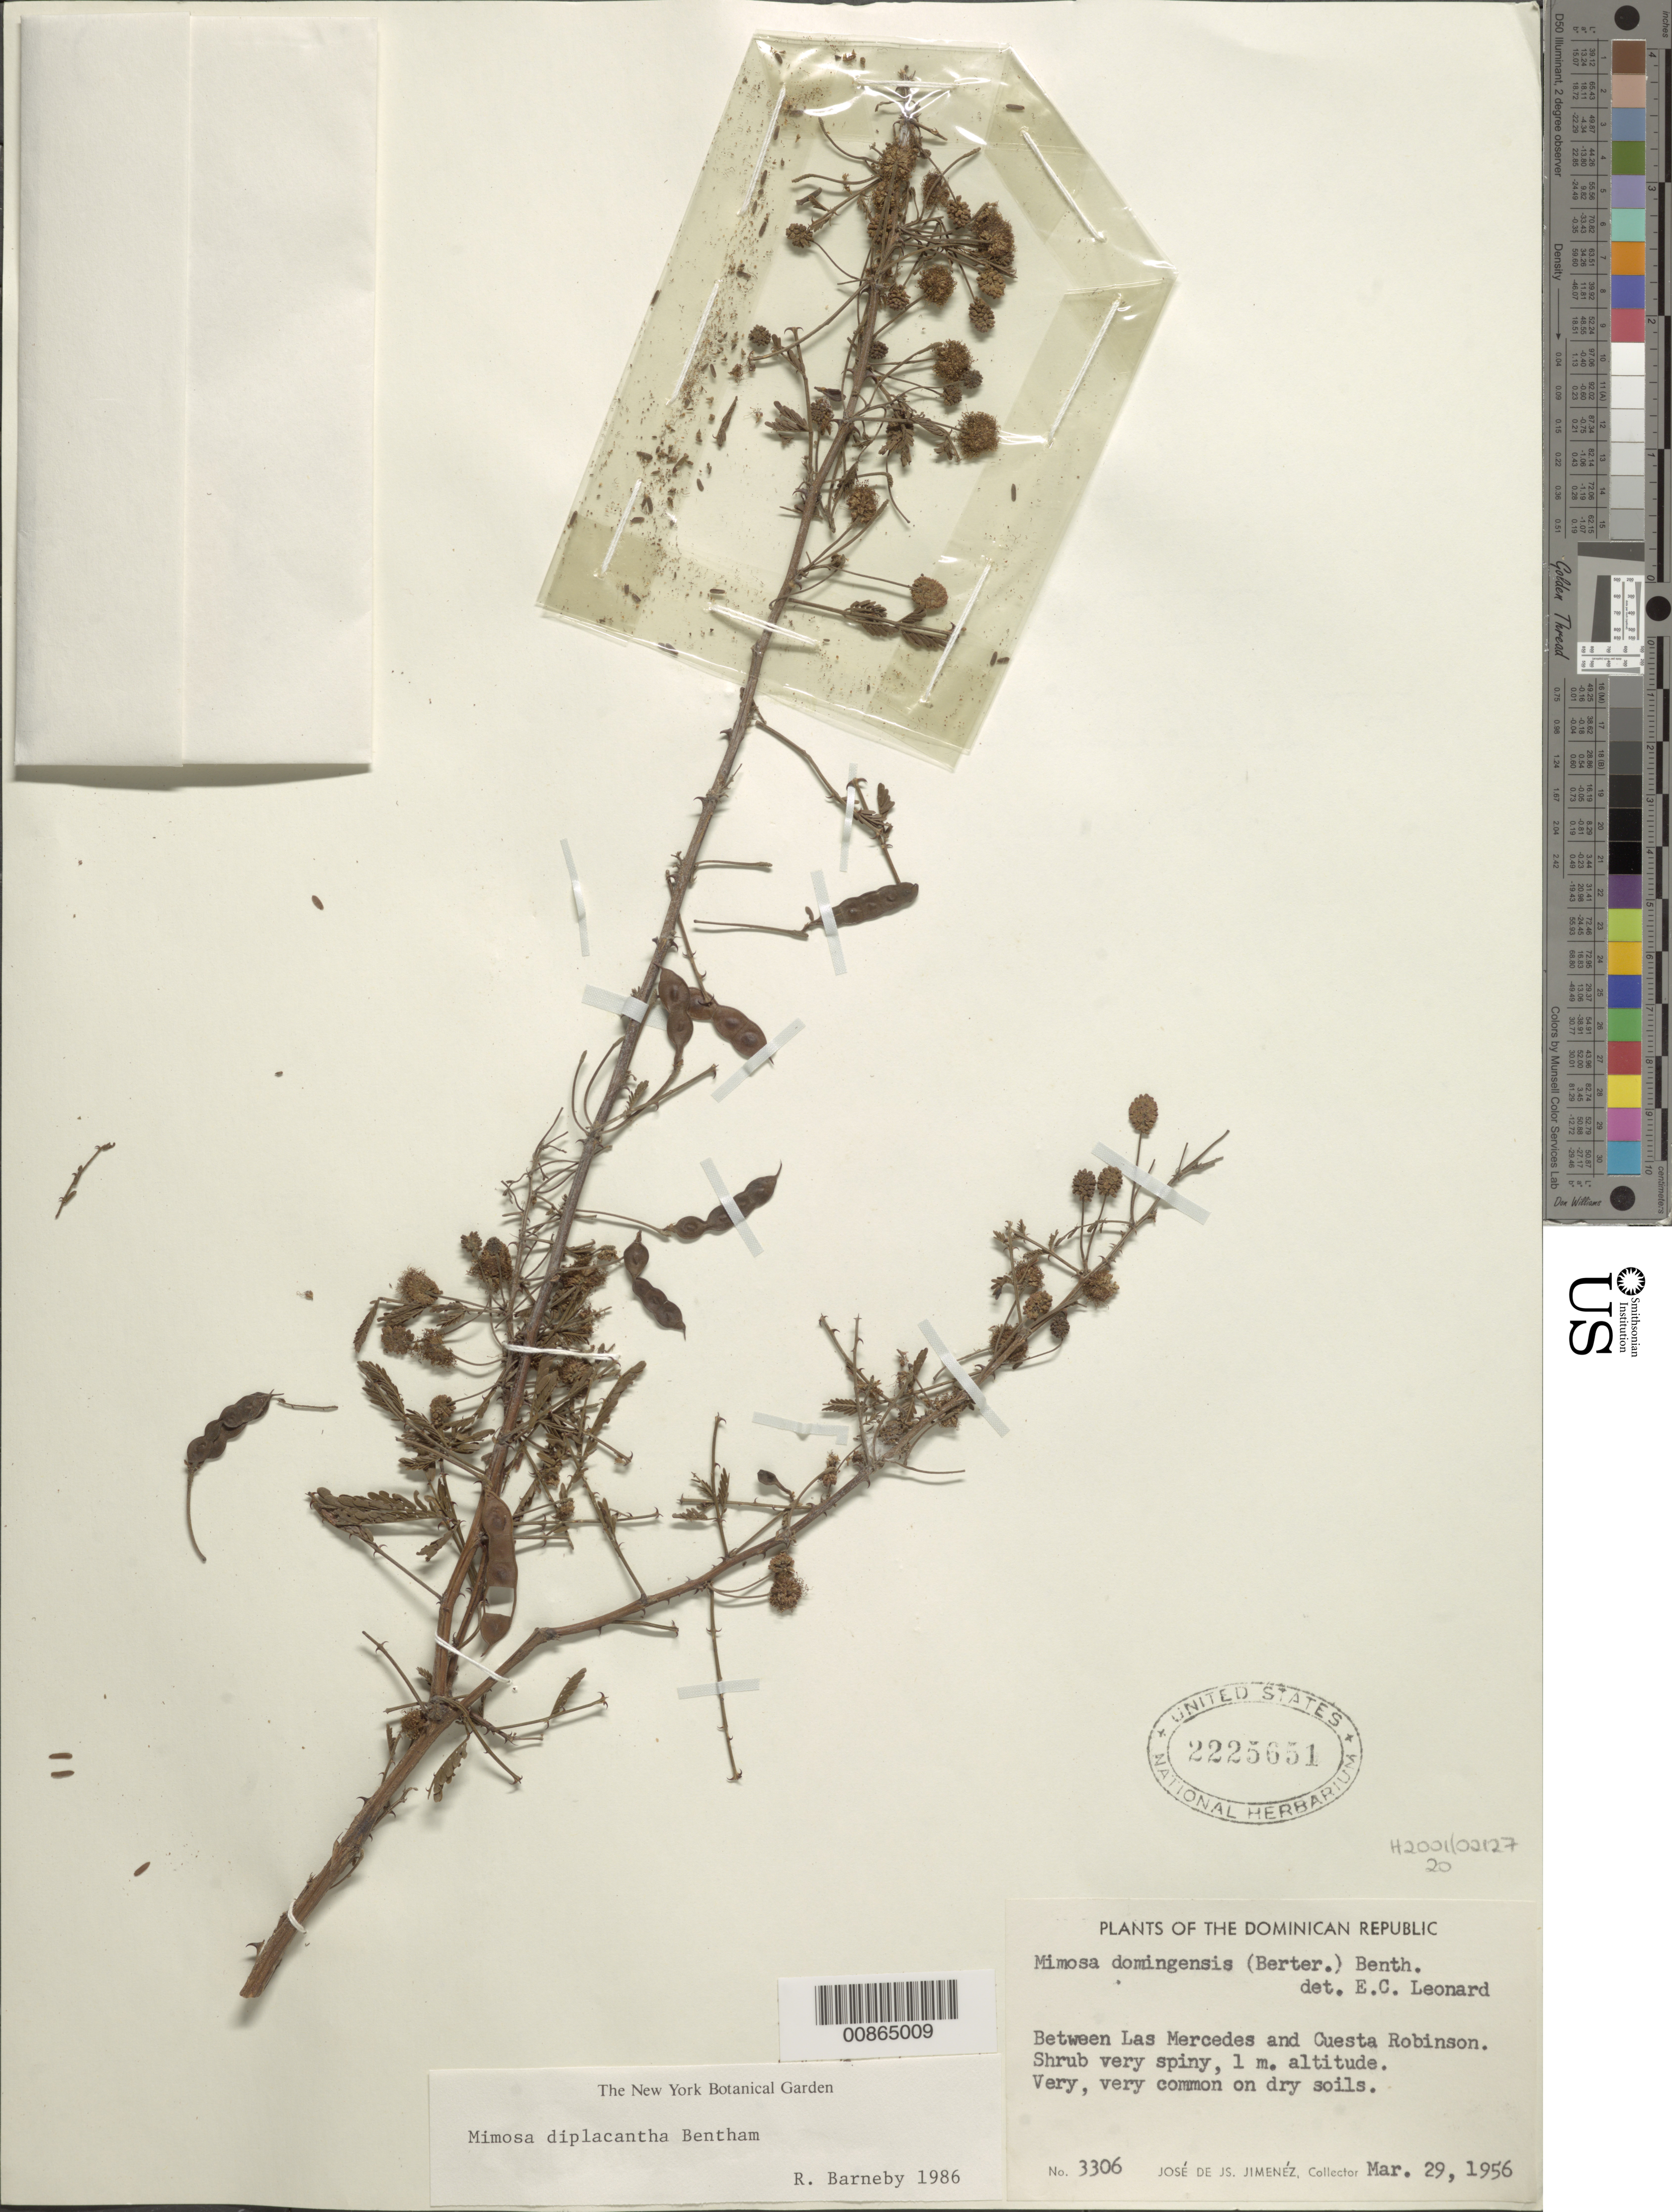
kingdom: Plantae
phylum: Tracheophyta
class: Magnoliopsida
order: Fabales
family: Fabaceae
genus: Mimosa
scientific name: Mimosa diplacantha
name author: Benth.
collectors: J. J. Jiménez Almonte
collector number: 3306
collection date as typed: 29 Mar 1956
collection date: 1956-03-29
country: Dominican Republic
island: Hispaniola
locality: Between Las Mercedes and Cuesta Robinson.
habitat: Very, very common on dry soils.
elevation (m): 1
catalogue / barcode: US 2225651